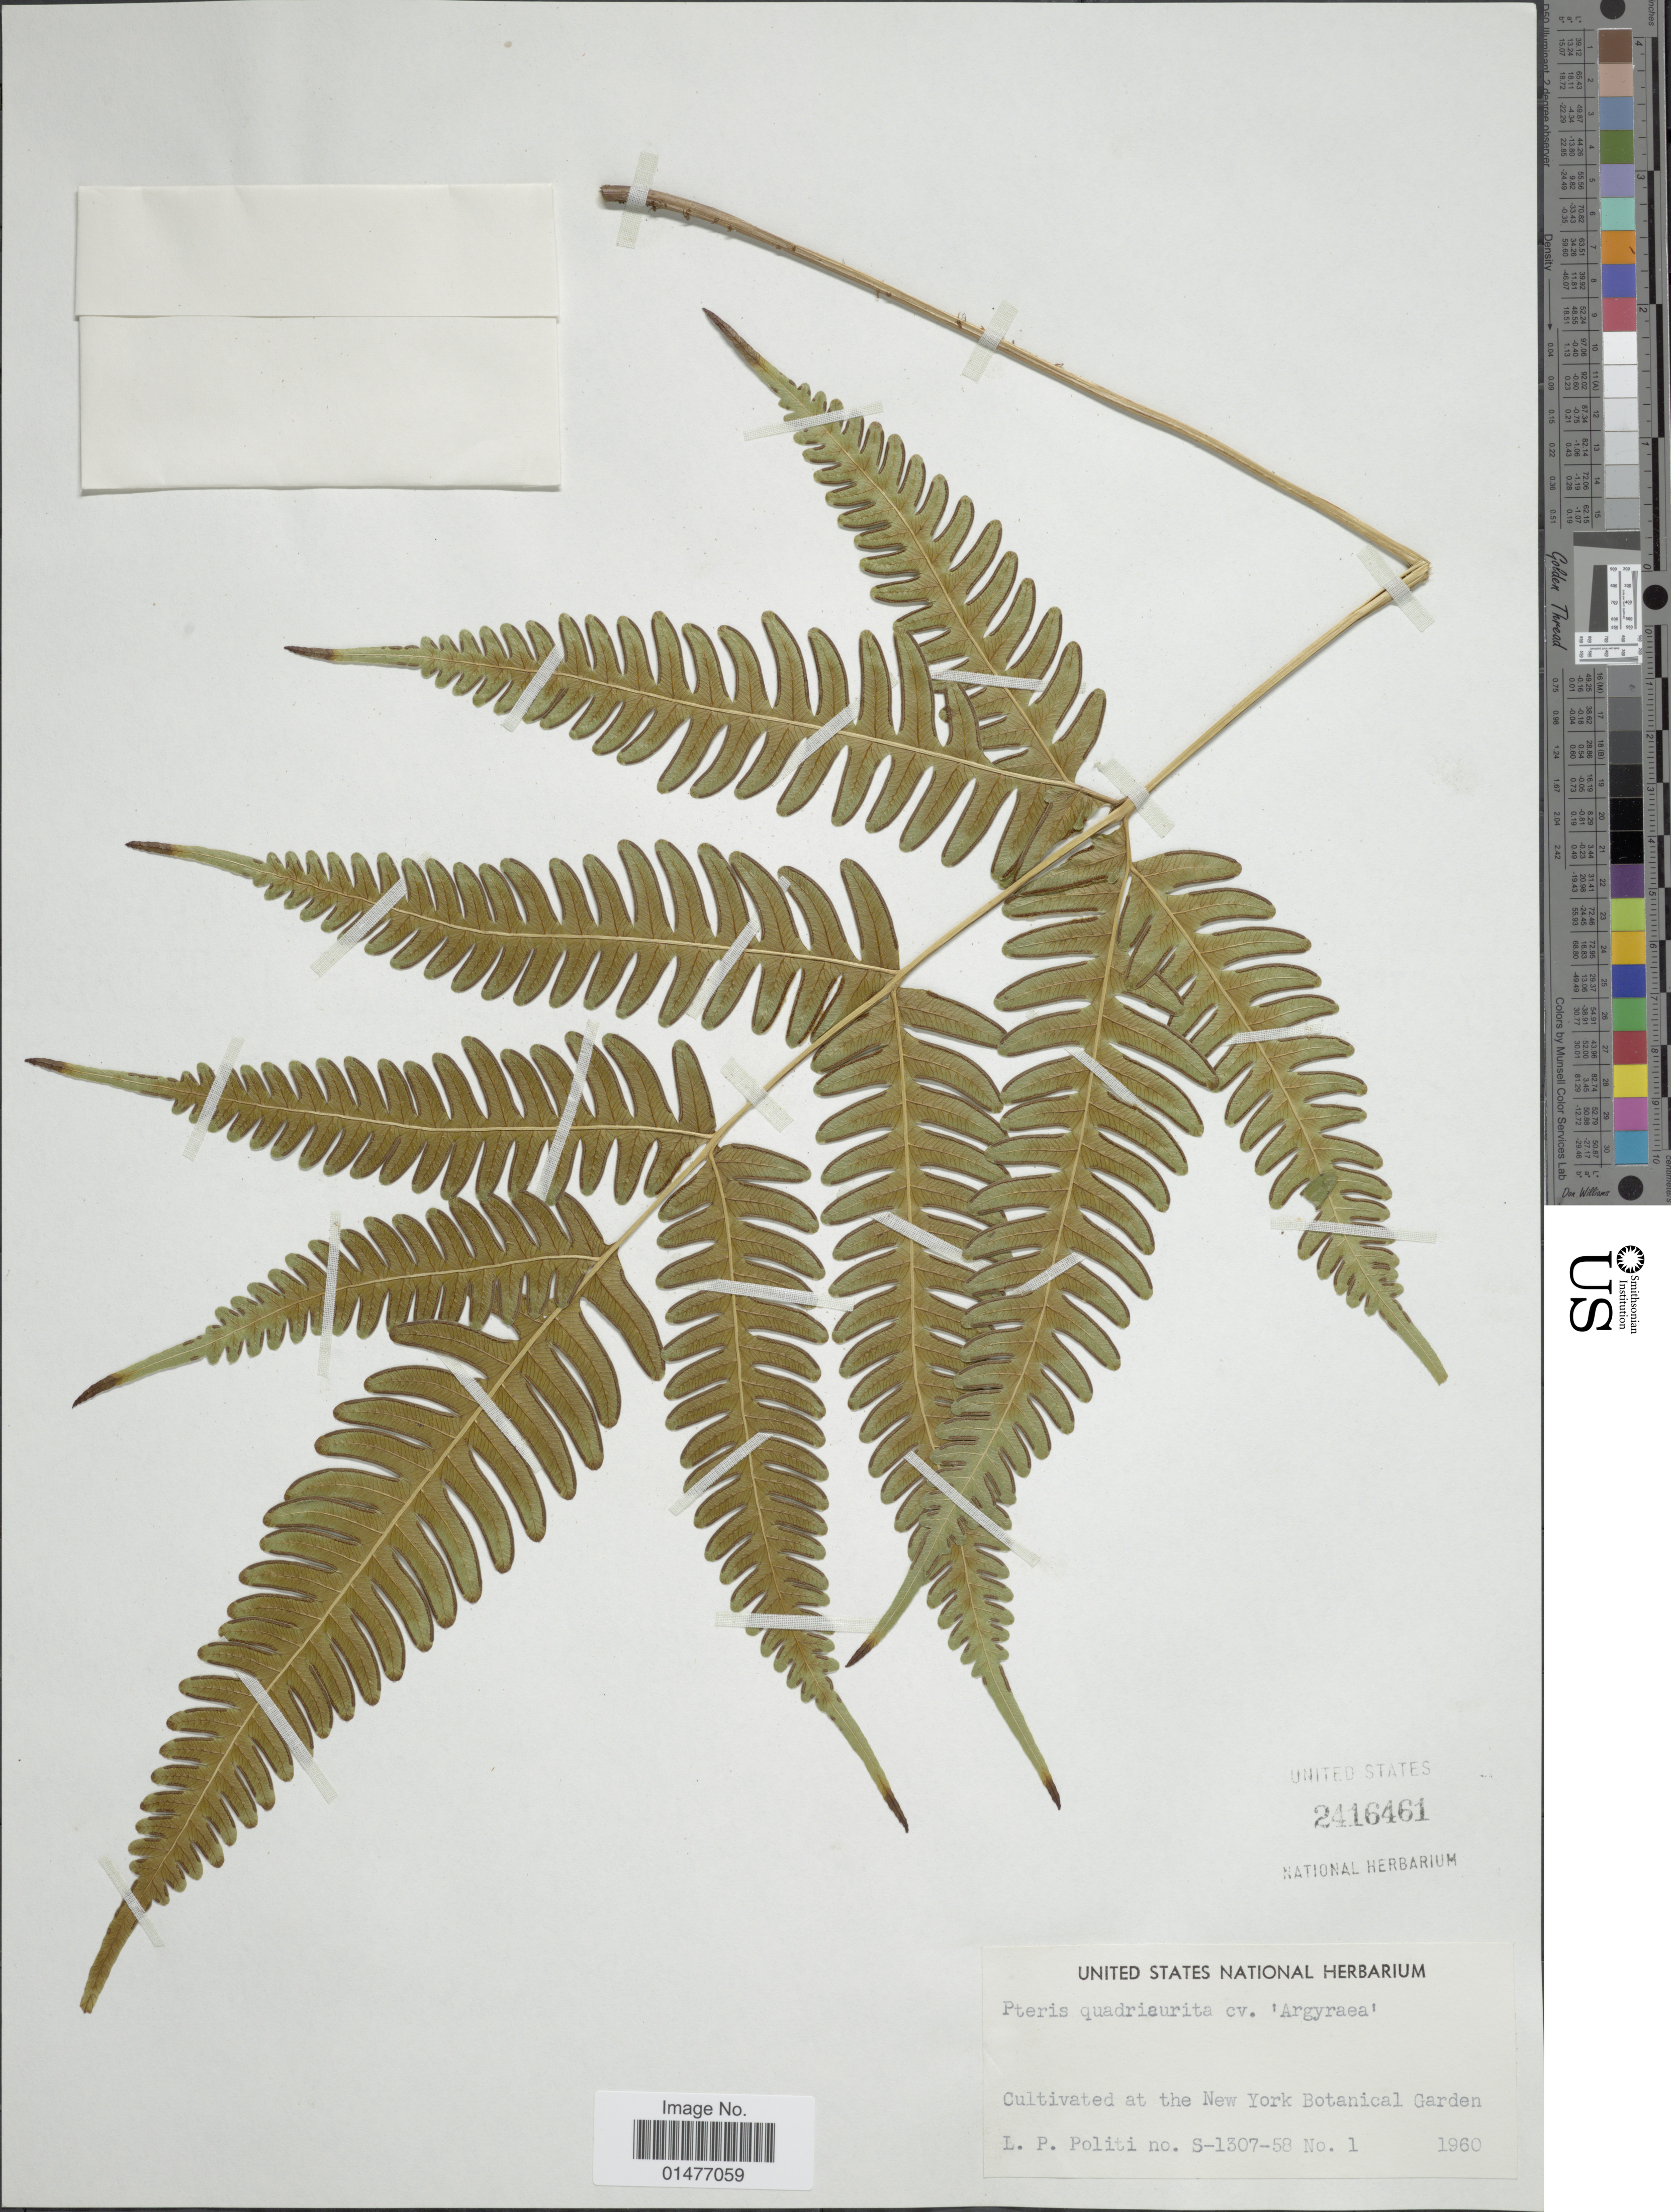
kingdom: Plantae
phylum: Tracheophyta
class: Polypodiopsida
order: Polypodiales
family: Pteridaceae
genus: Pteris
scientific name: Pteris quadriaurita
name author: Retz.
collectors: L. Politi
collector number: S-1307-58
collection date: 1960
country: United States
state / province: New York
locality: Cultivated at the New York Botanical Garden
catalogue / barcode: US 2416461